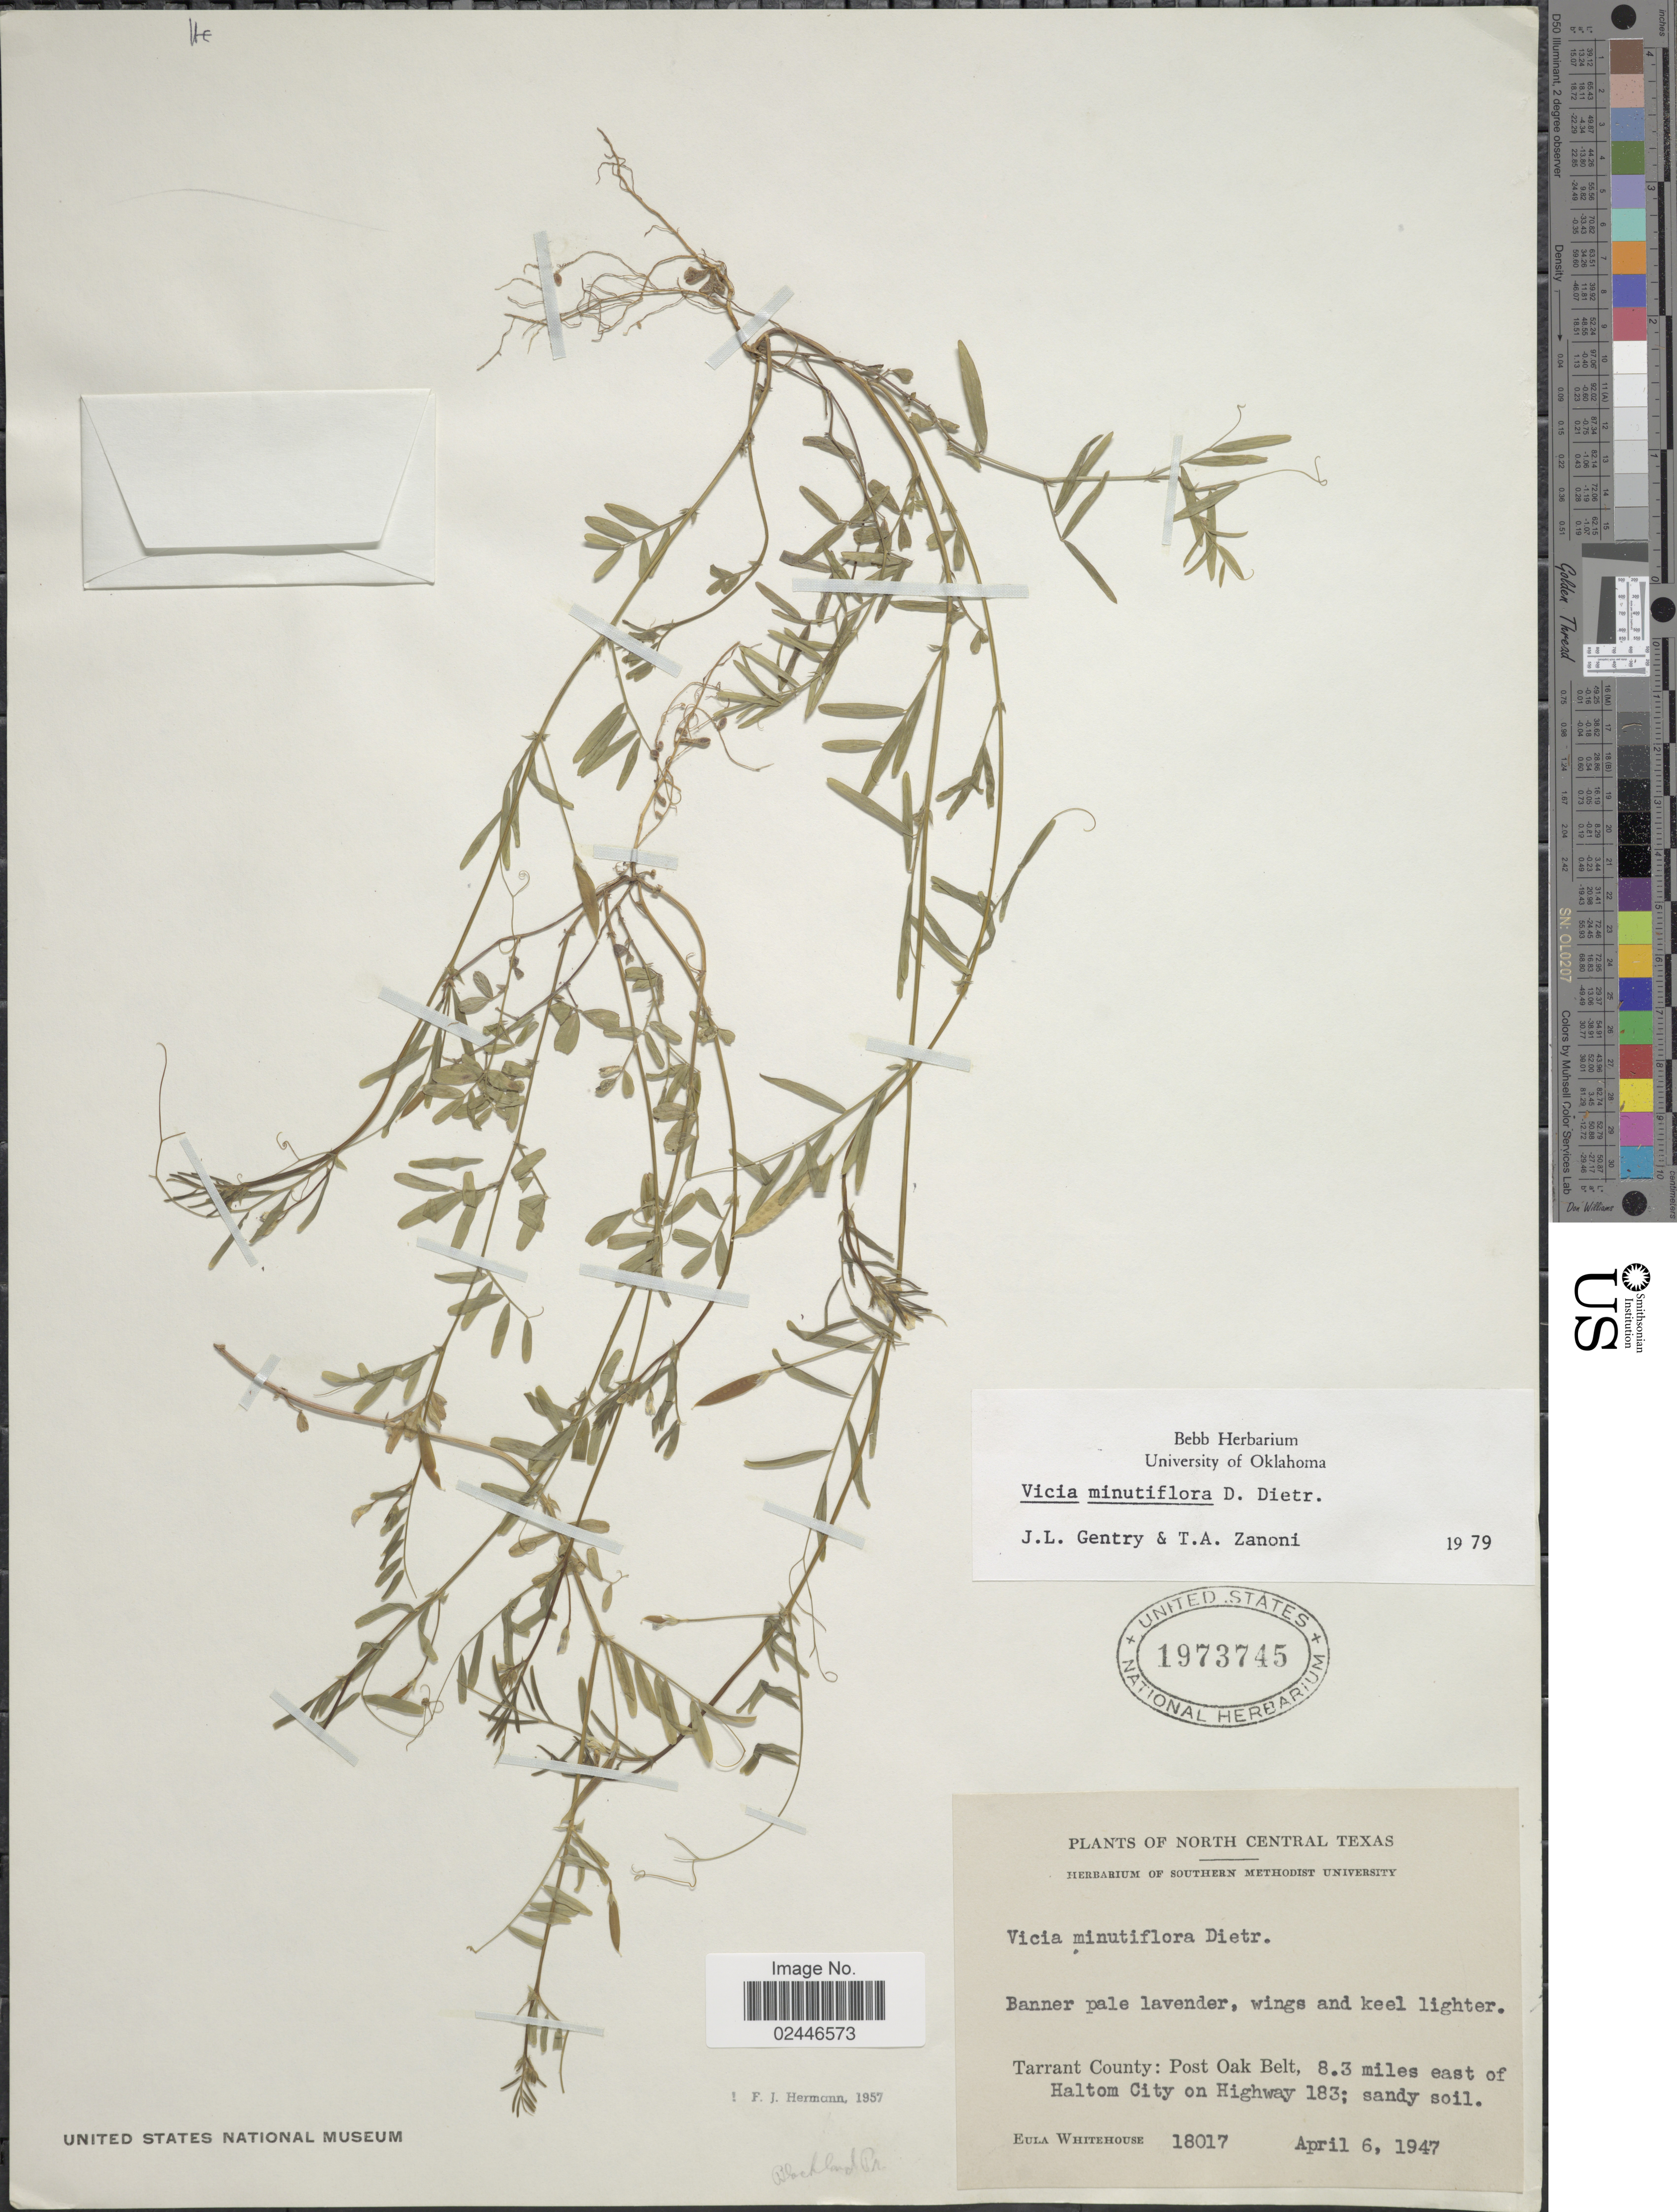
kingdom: Plantae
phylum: Tracheophyta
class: Magnoliopsida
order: Fabales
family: Fabaceae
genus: Vicia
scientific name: Vicia minutiflora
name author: D. Dietr.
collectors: E. Whitehouse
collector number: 18017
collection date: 1947-04-06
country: United States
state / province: Texas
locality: North Central Texas, Tarrant County, Post Oak Belt, 8.3 miles east of Haltom City on Highway 183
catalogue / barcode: US 1973745